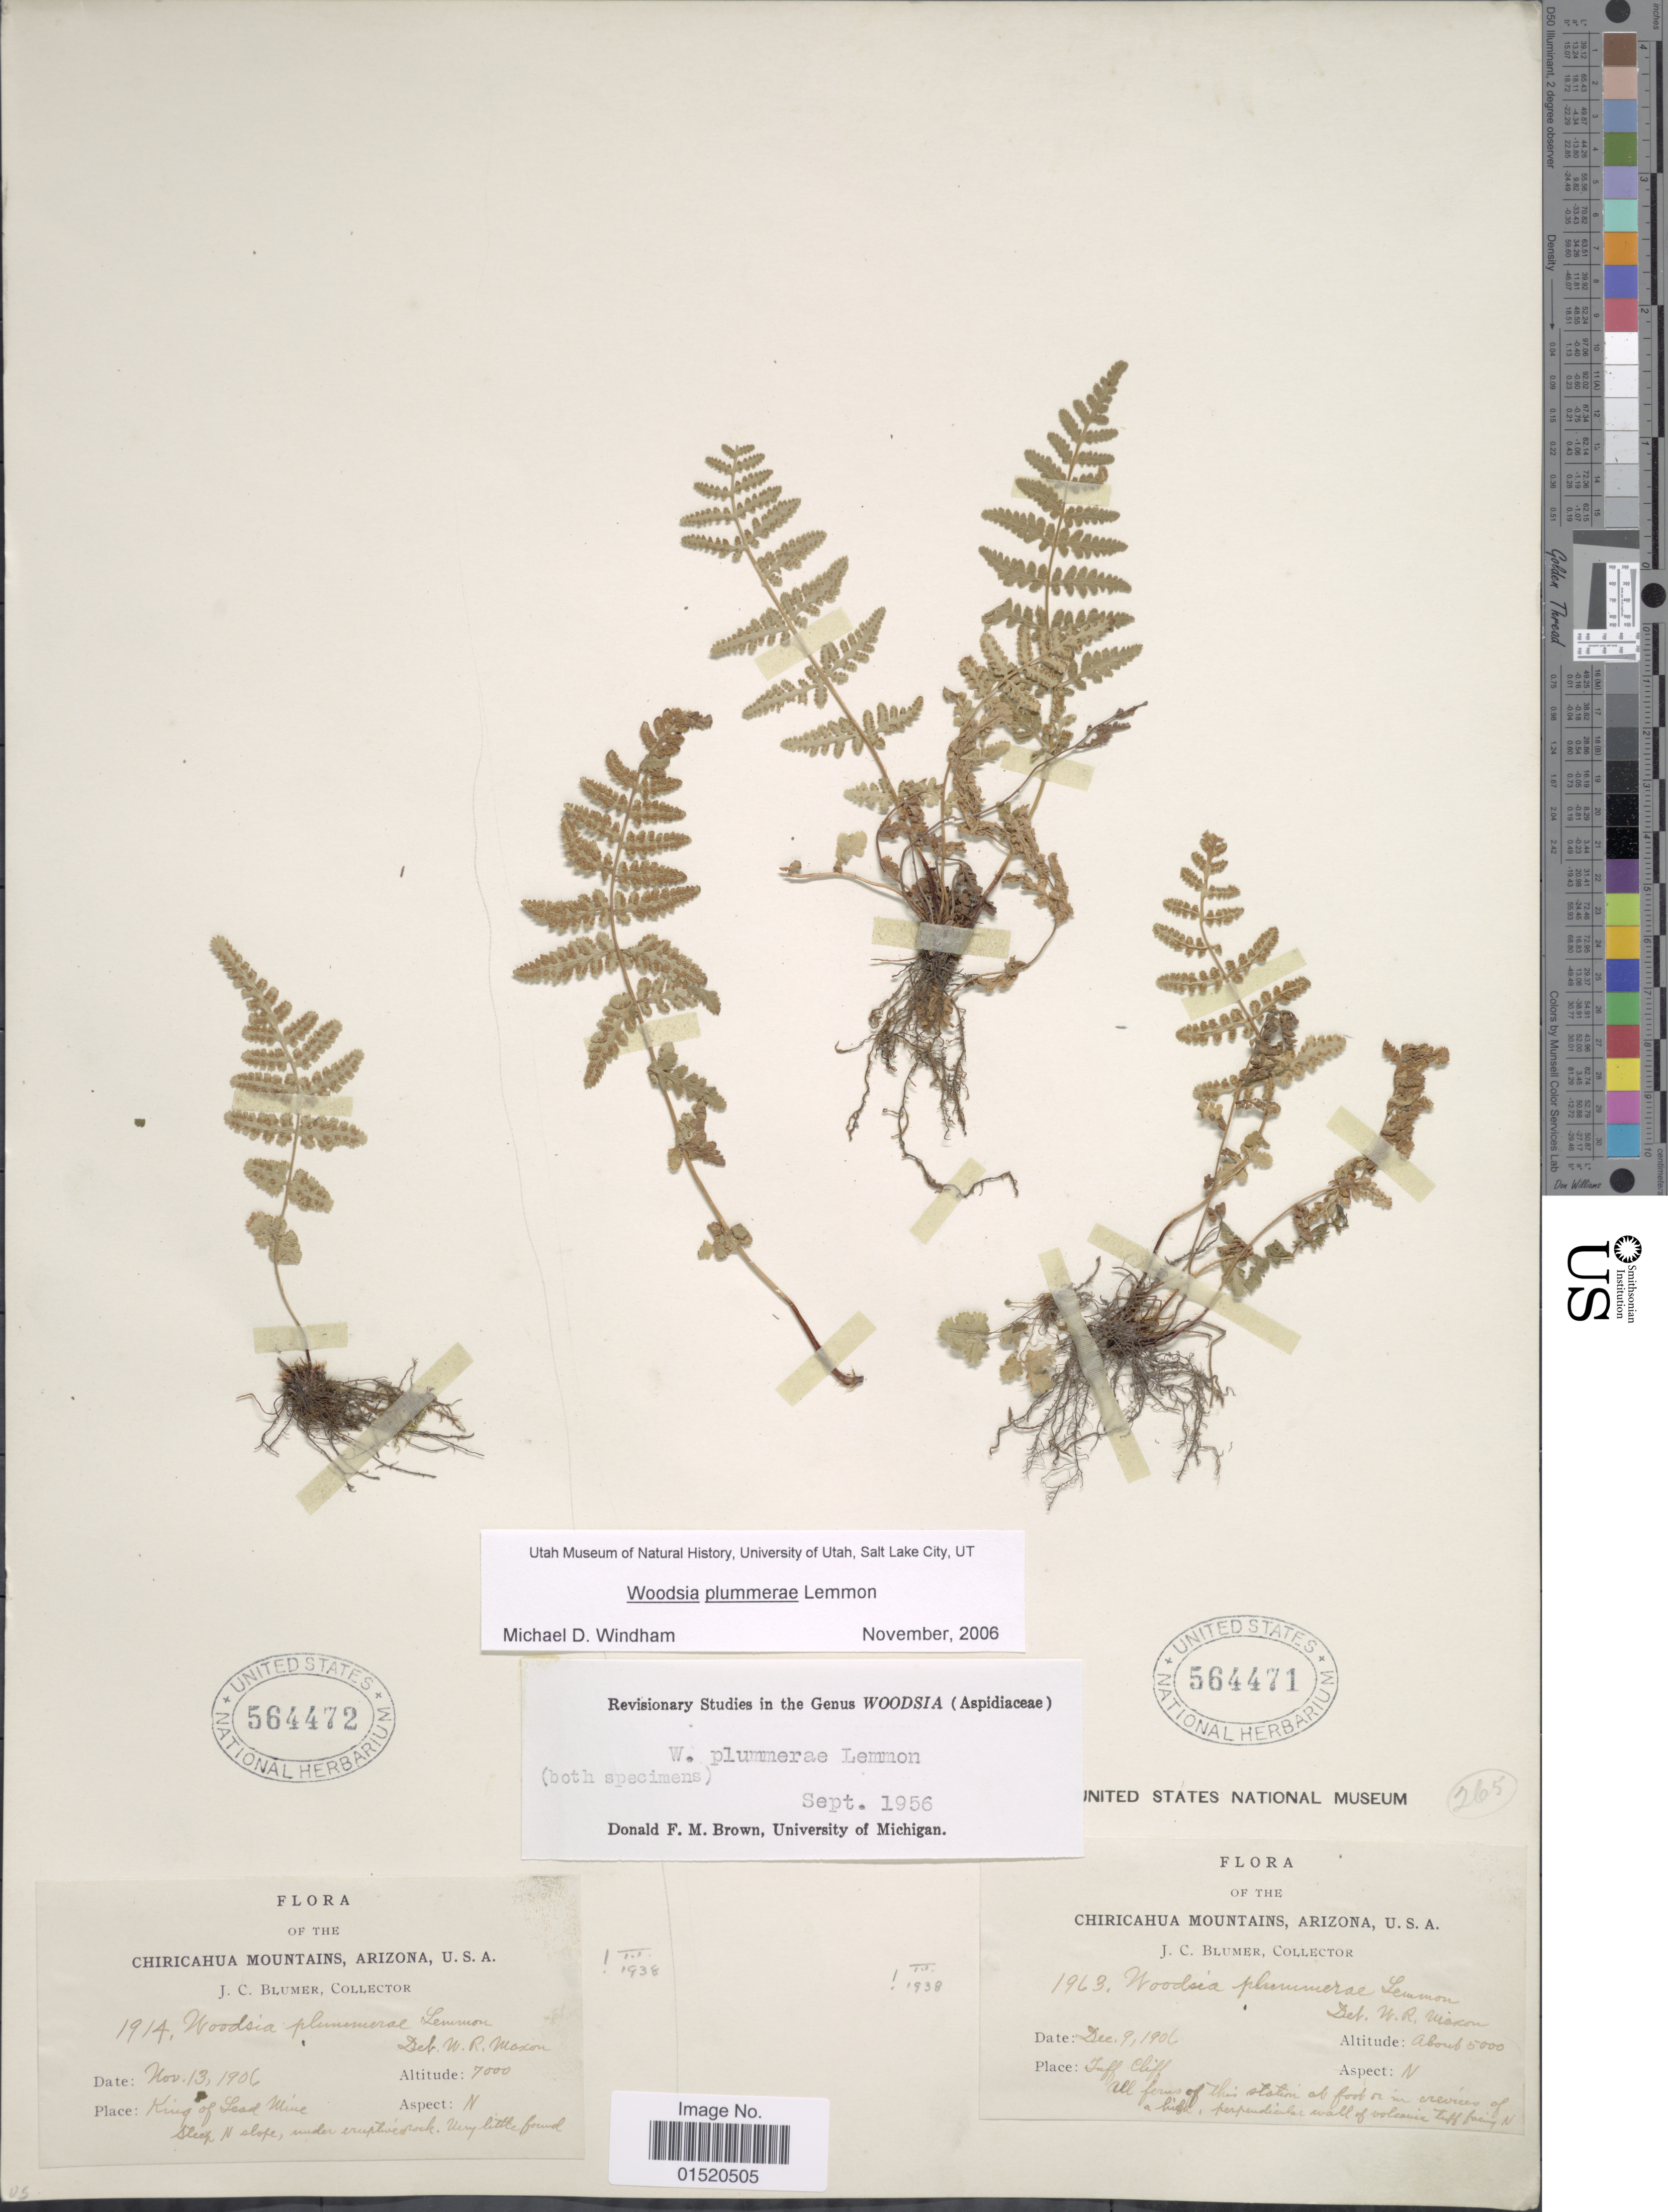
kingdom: Plantae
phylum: Tracheophyta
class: Polypodiopsida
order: Polypodiales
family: Woodsiaceae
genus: Woodsia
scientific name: Woodsia plummerae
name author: Lemmon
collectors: J. C. Blumer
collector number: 1914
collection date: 1906-11-13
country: United States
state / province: Arizona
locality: Chiricahua Moutains, King of Lead Mine, Steep N slope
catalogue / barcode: US 564472